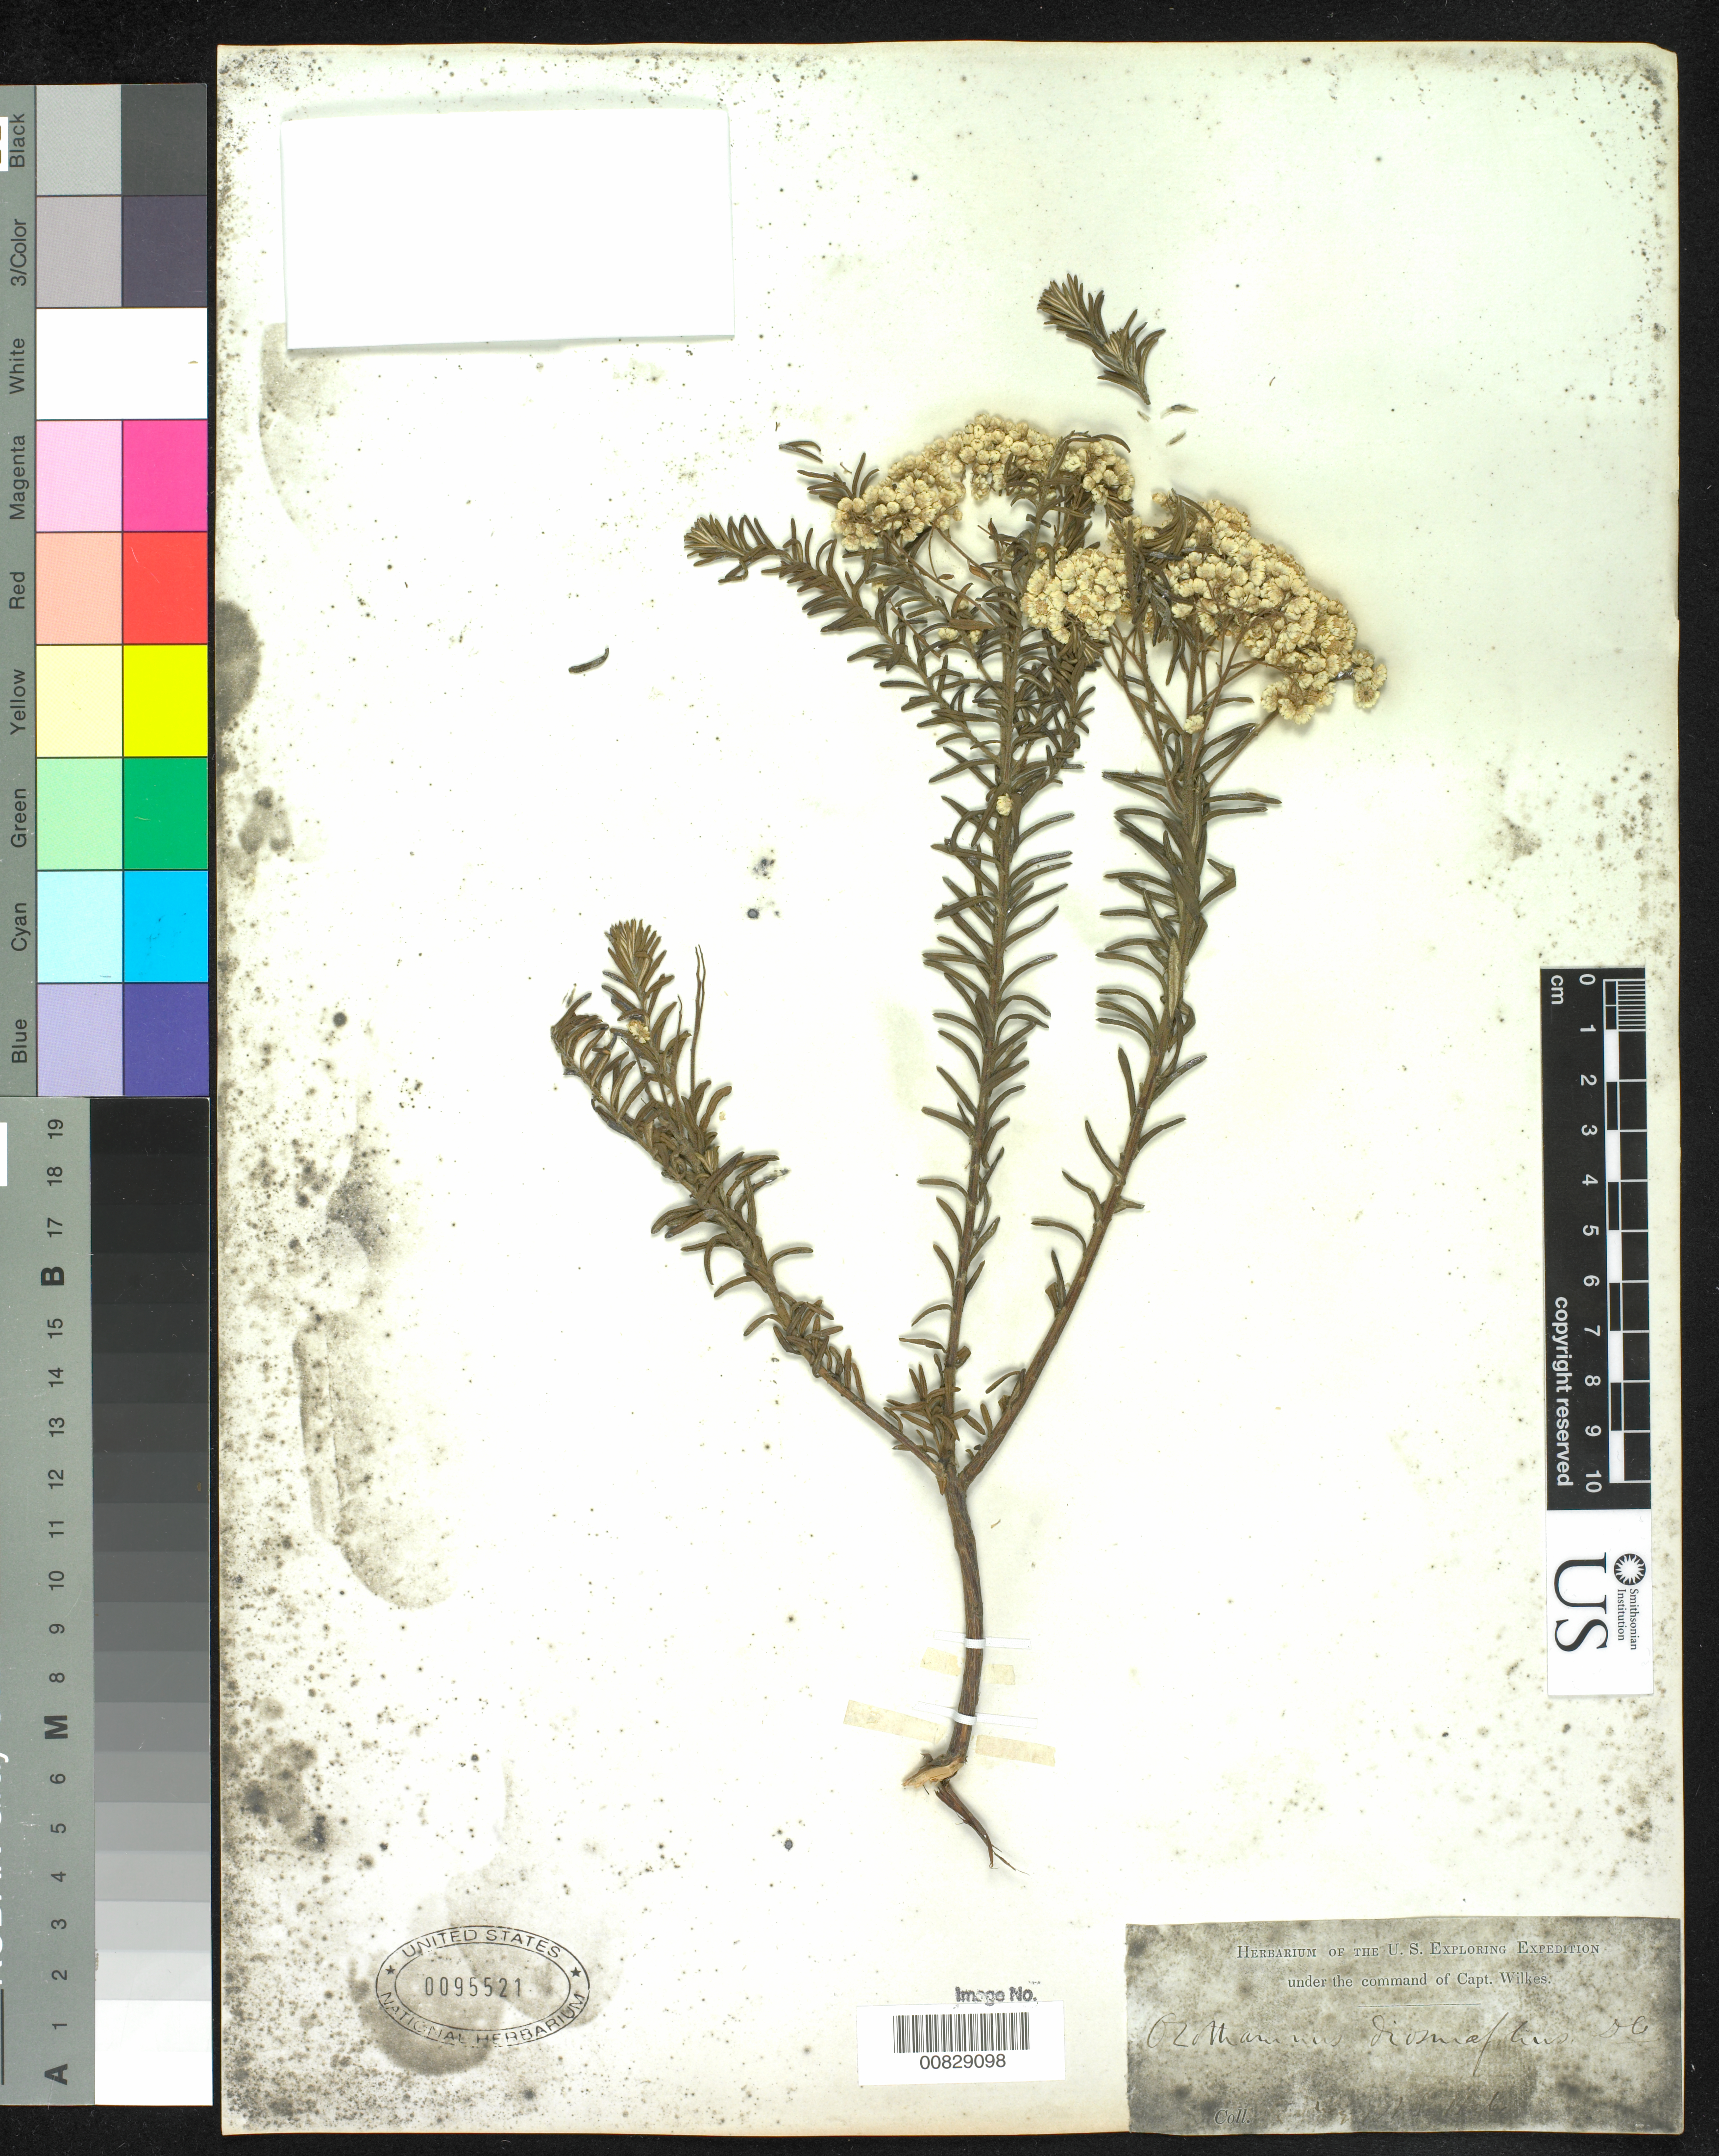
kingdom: Plantae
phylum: Tracheophyta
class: Magnoliopsida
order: Asterales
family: Asteraceae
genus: Ozothamnus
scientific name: Ozothamnus diosmifolius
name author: (Vent.) DC.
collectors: Wilkes Explor. Exped.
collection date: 1838/1842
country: Australia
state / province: New South Wales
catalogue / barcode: US 95521